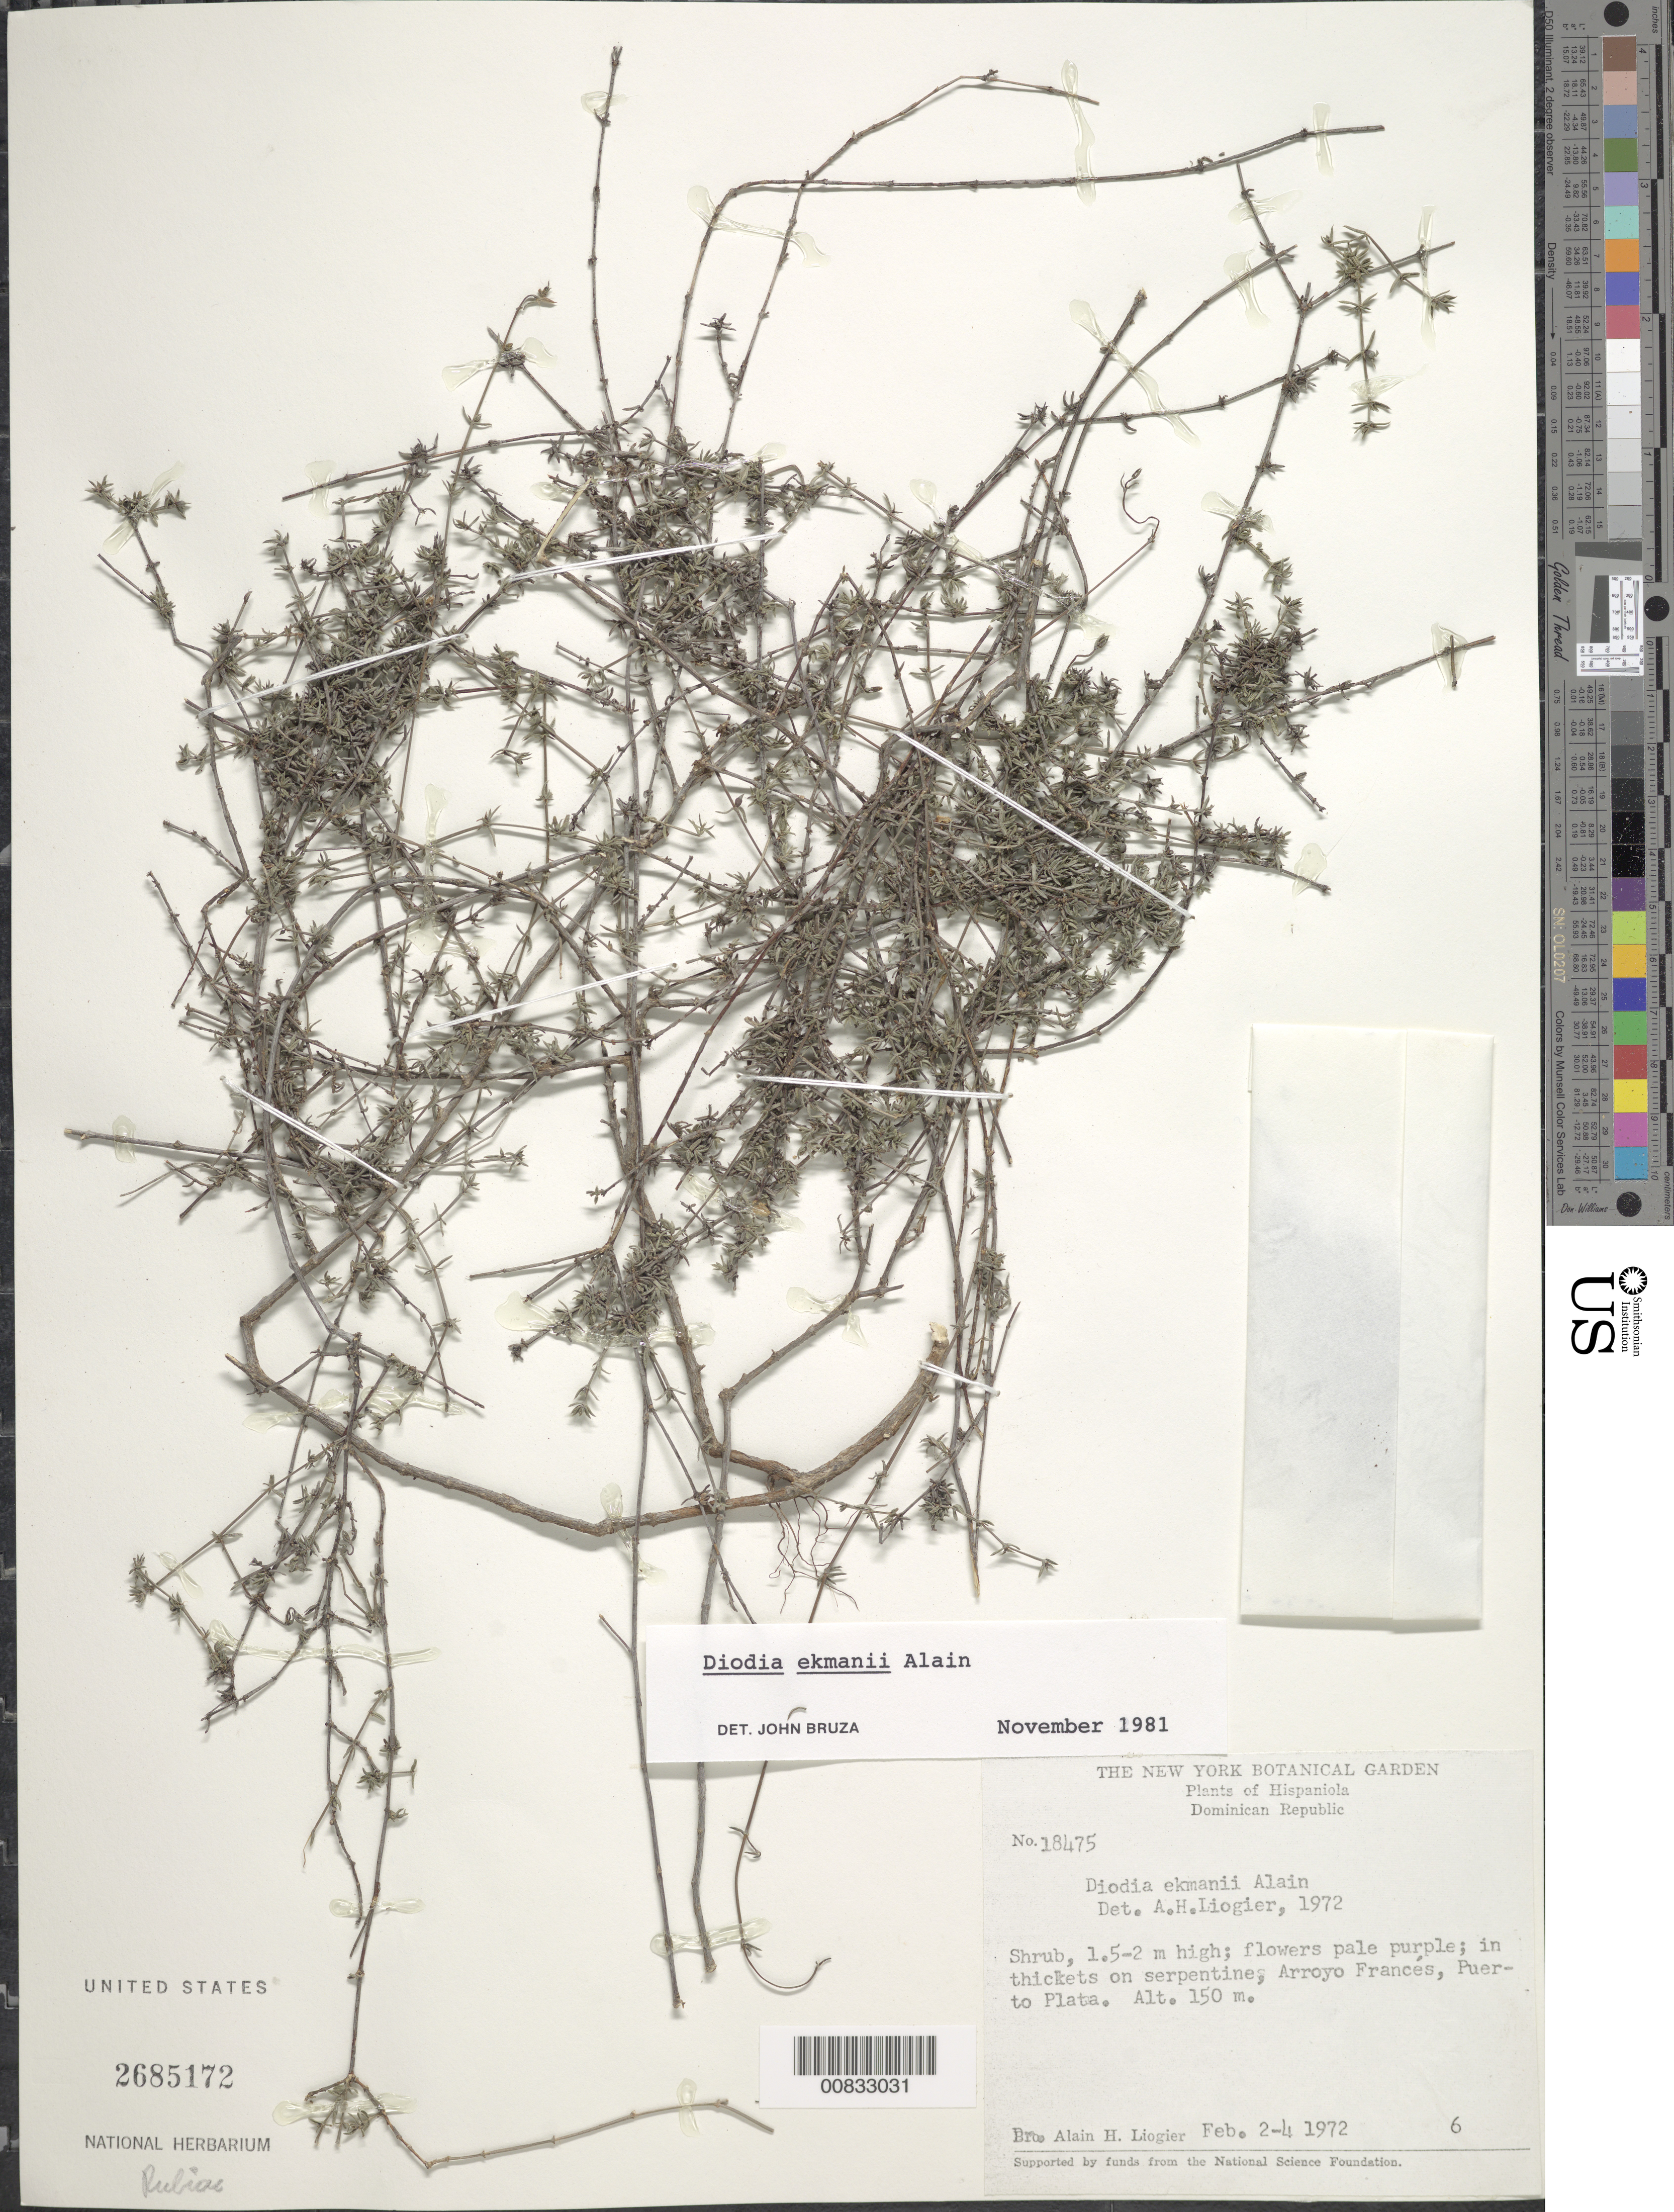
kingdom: Plantae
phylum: Tracheophyta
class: Magnoliopsida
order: Gentianales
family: Rubiaceae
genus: Diodia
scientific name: Diodia ekmanii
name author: Alain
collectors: A. H. Liogier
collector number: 18475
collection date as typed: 02 Feb 1972 to 04 Feb 1972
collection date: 1972-02-02/1972-02-04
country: Dominican Republic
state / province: Puerto Plata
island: Hispaniola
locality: Arroyo Frances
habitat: In thickets on serpentine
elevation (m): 150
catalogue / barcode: US 2685172